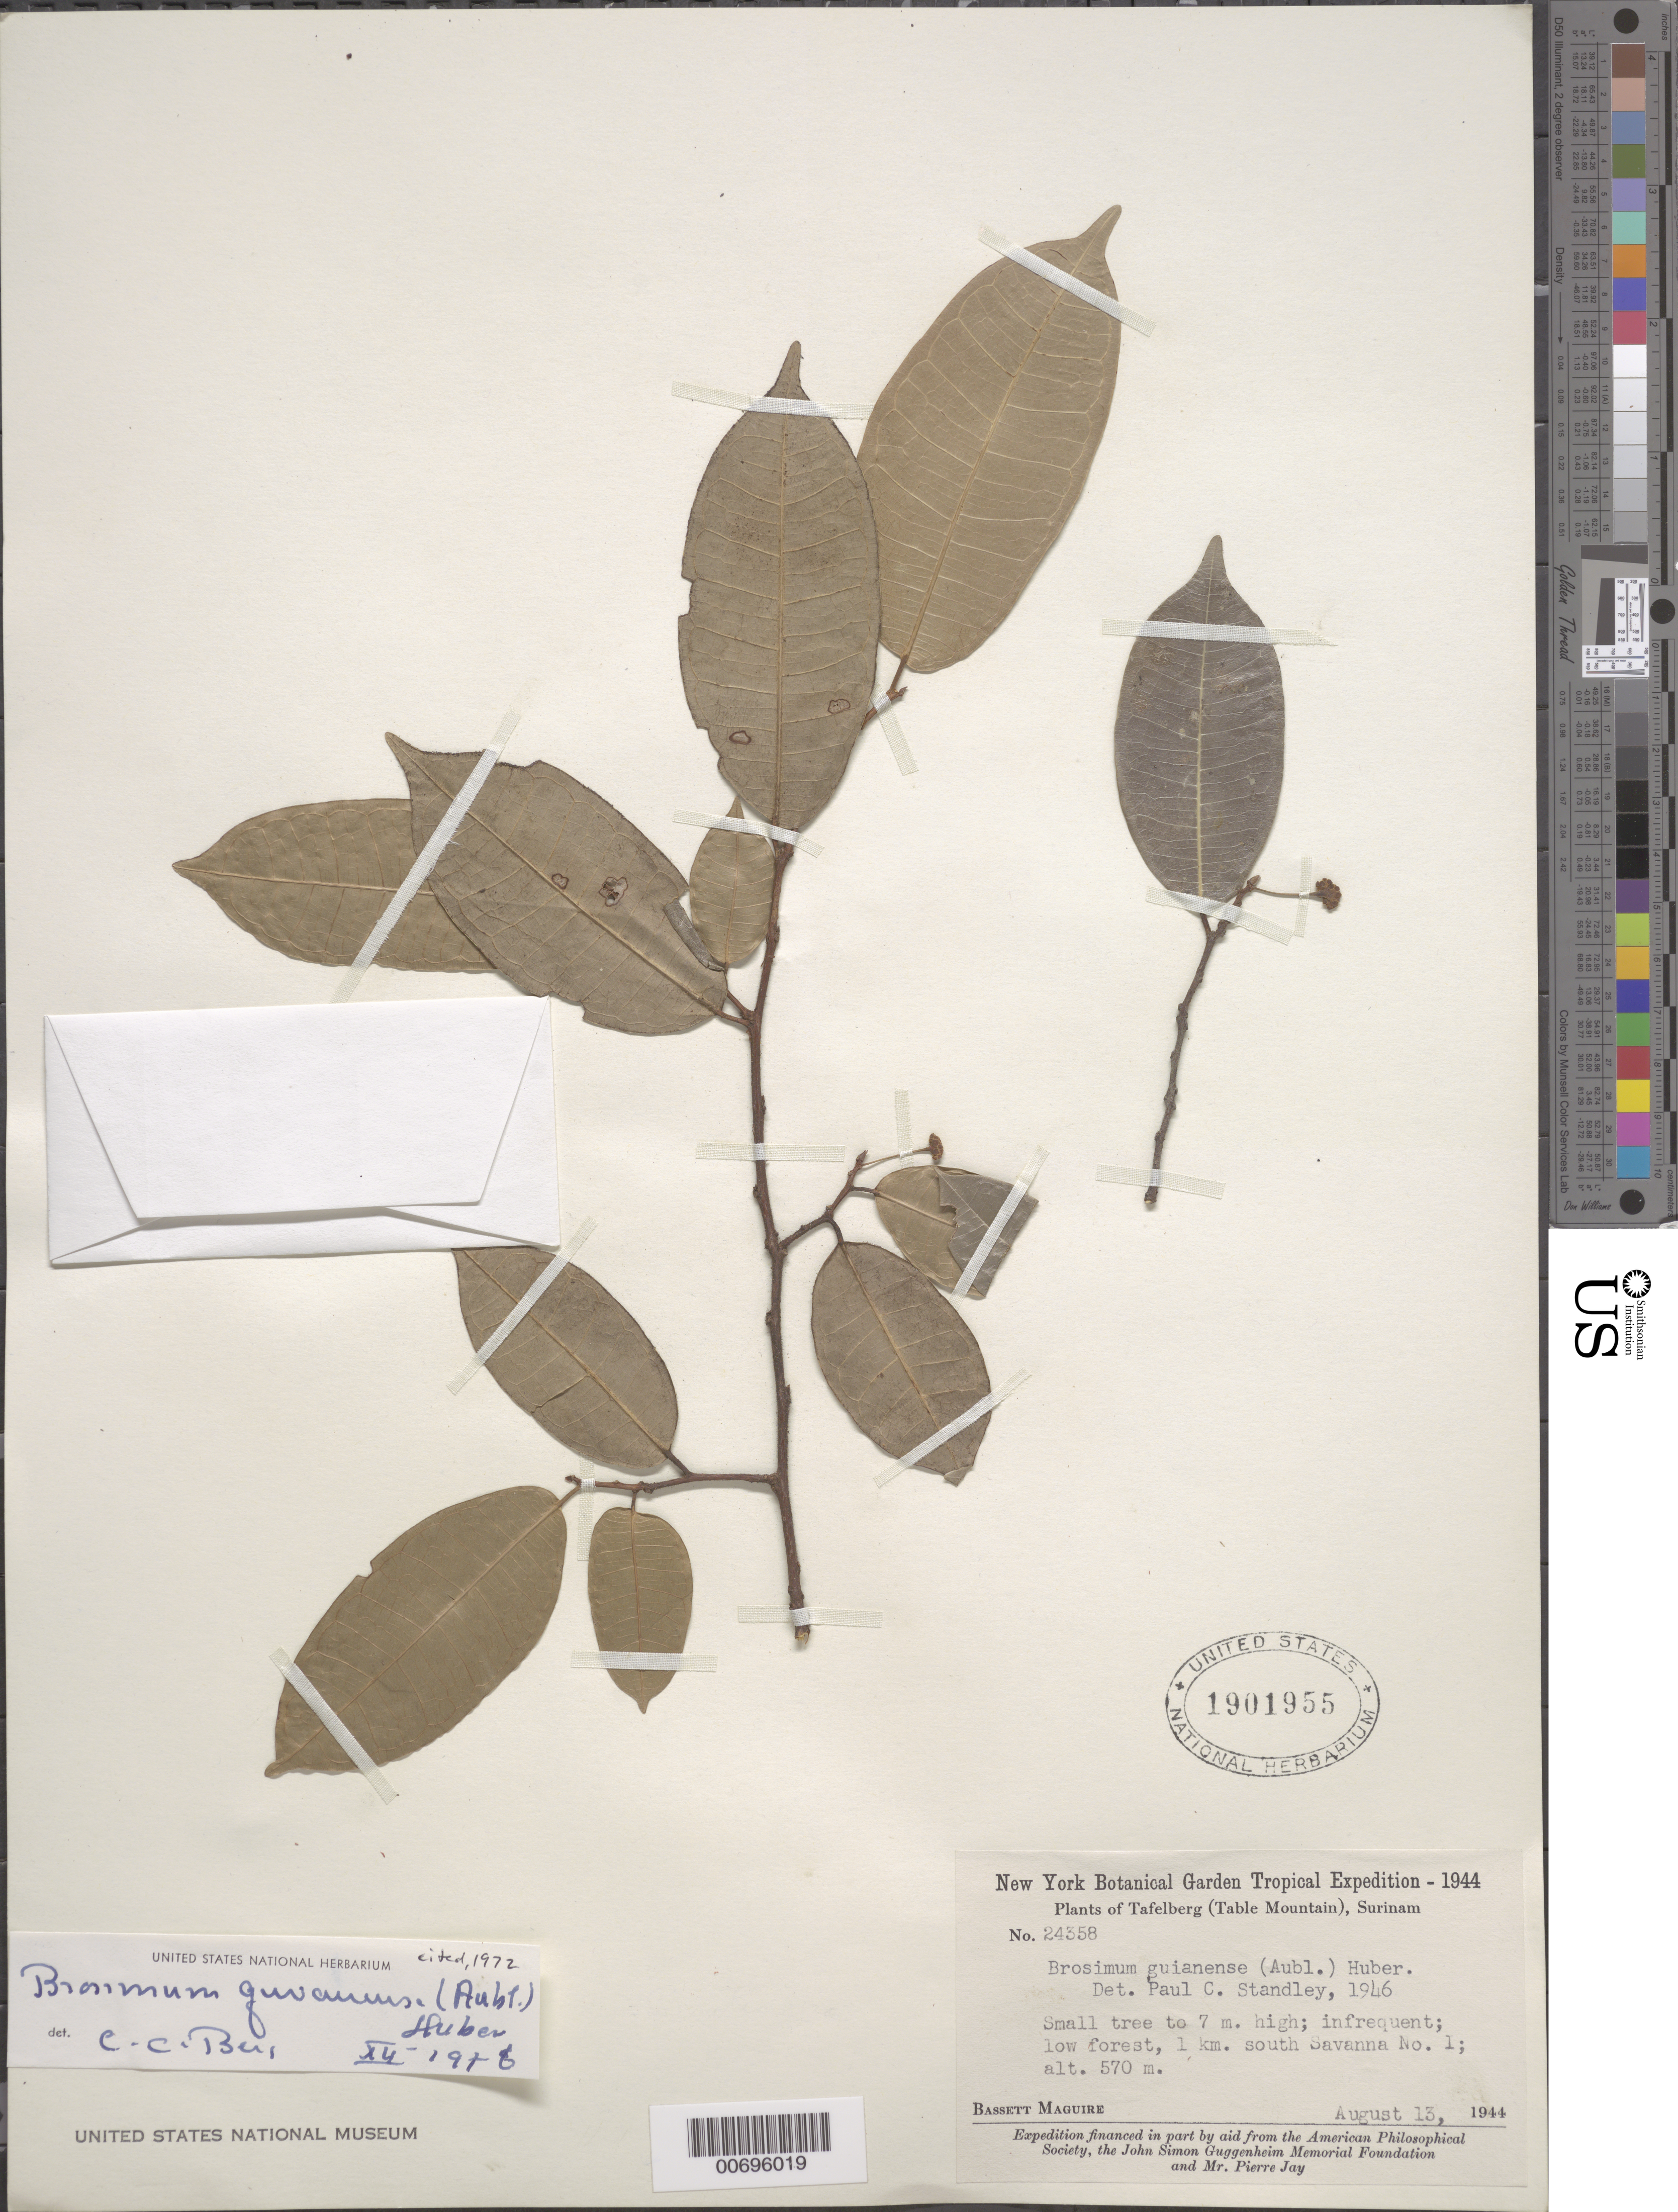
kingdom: Plantae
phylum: Tracheophyta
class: Magnoliopsida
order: Rosales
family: Moraceae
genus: Brosimum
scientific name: Brosimum guianense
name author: (Aubl.) Huber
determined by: Berg, C. C.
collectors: B. Maguire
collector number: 24358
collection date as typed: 13-Aug-44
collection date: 1944-08-13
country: Suriname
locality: Tafelberg (Table Mountain), Savanna I, 1.0 km S of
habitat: Low forest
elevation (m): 570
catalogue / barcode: US 1901955